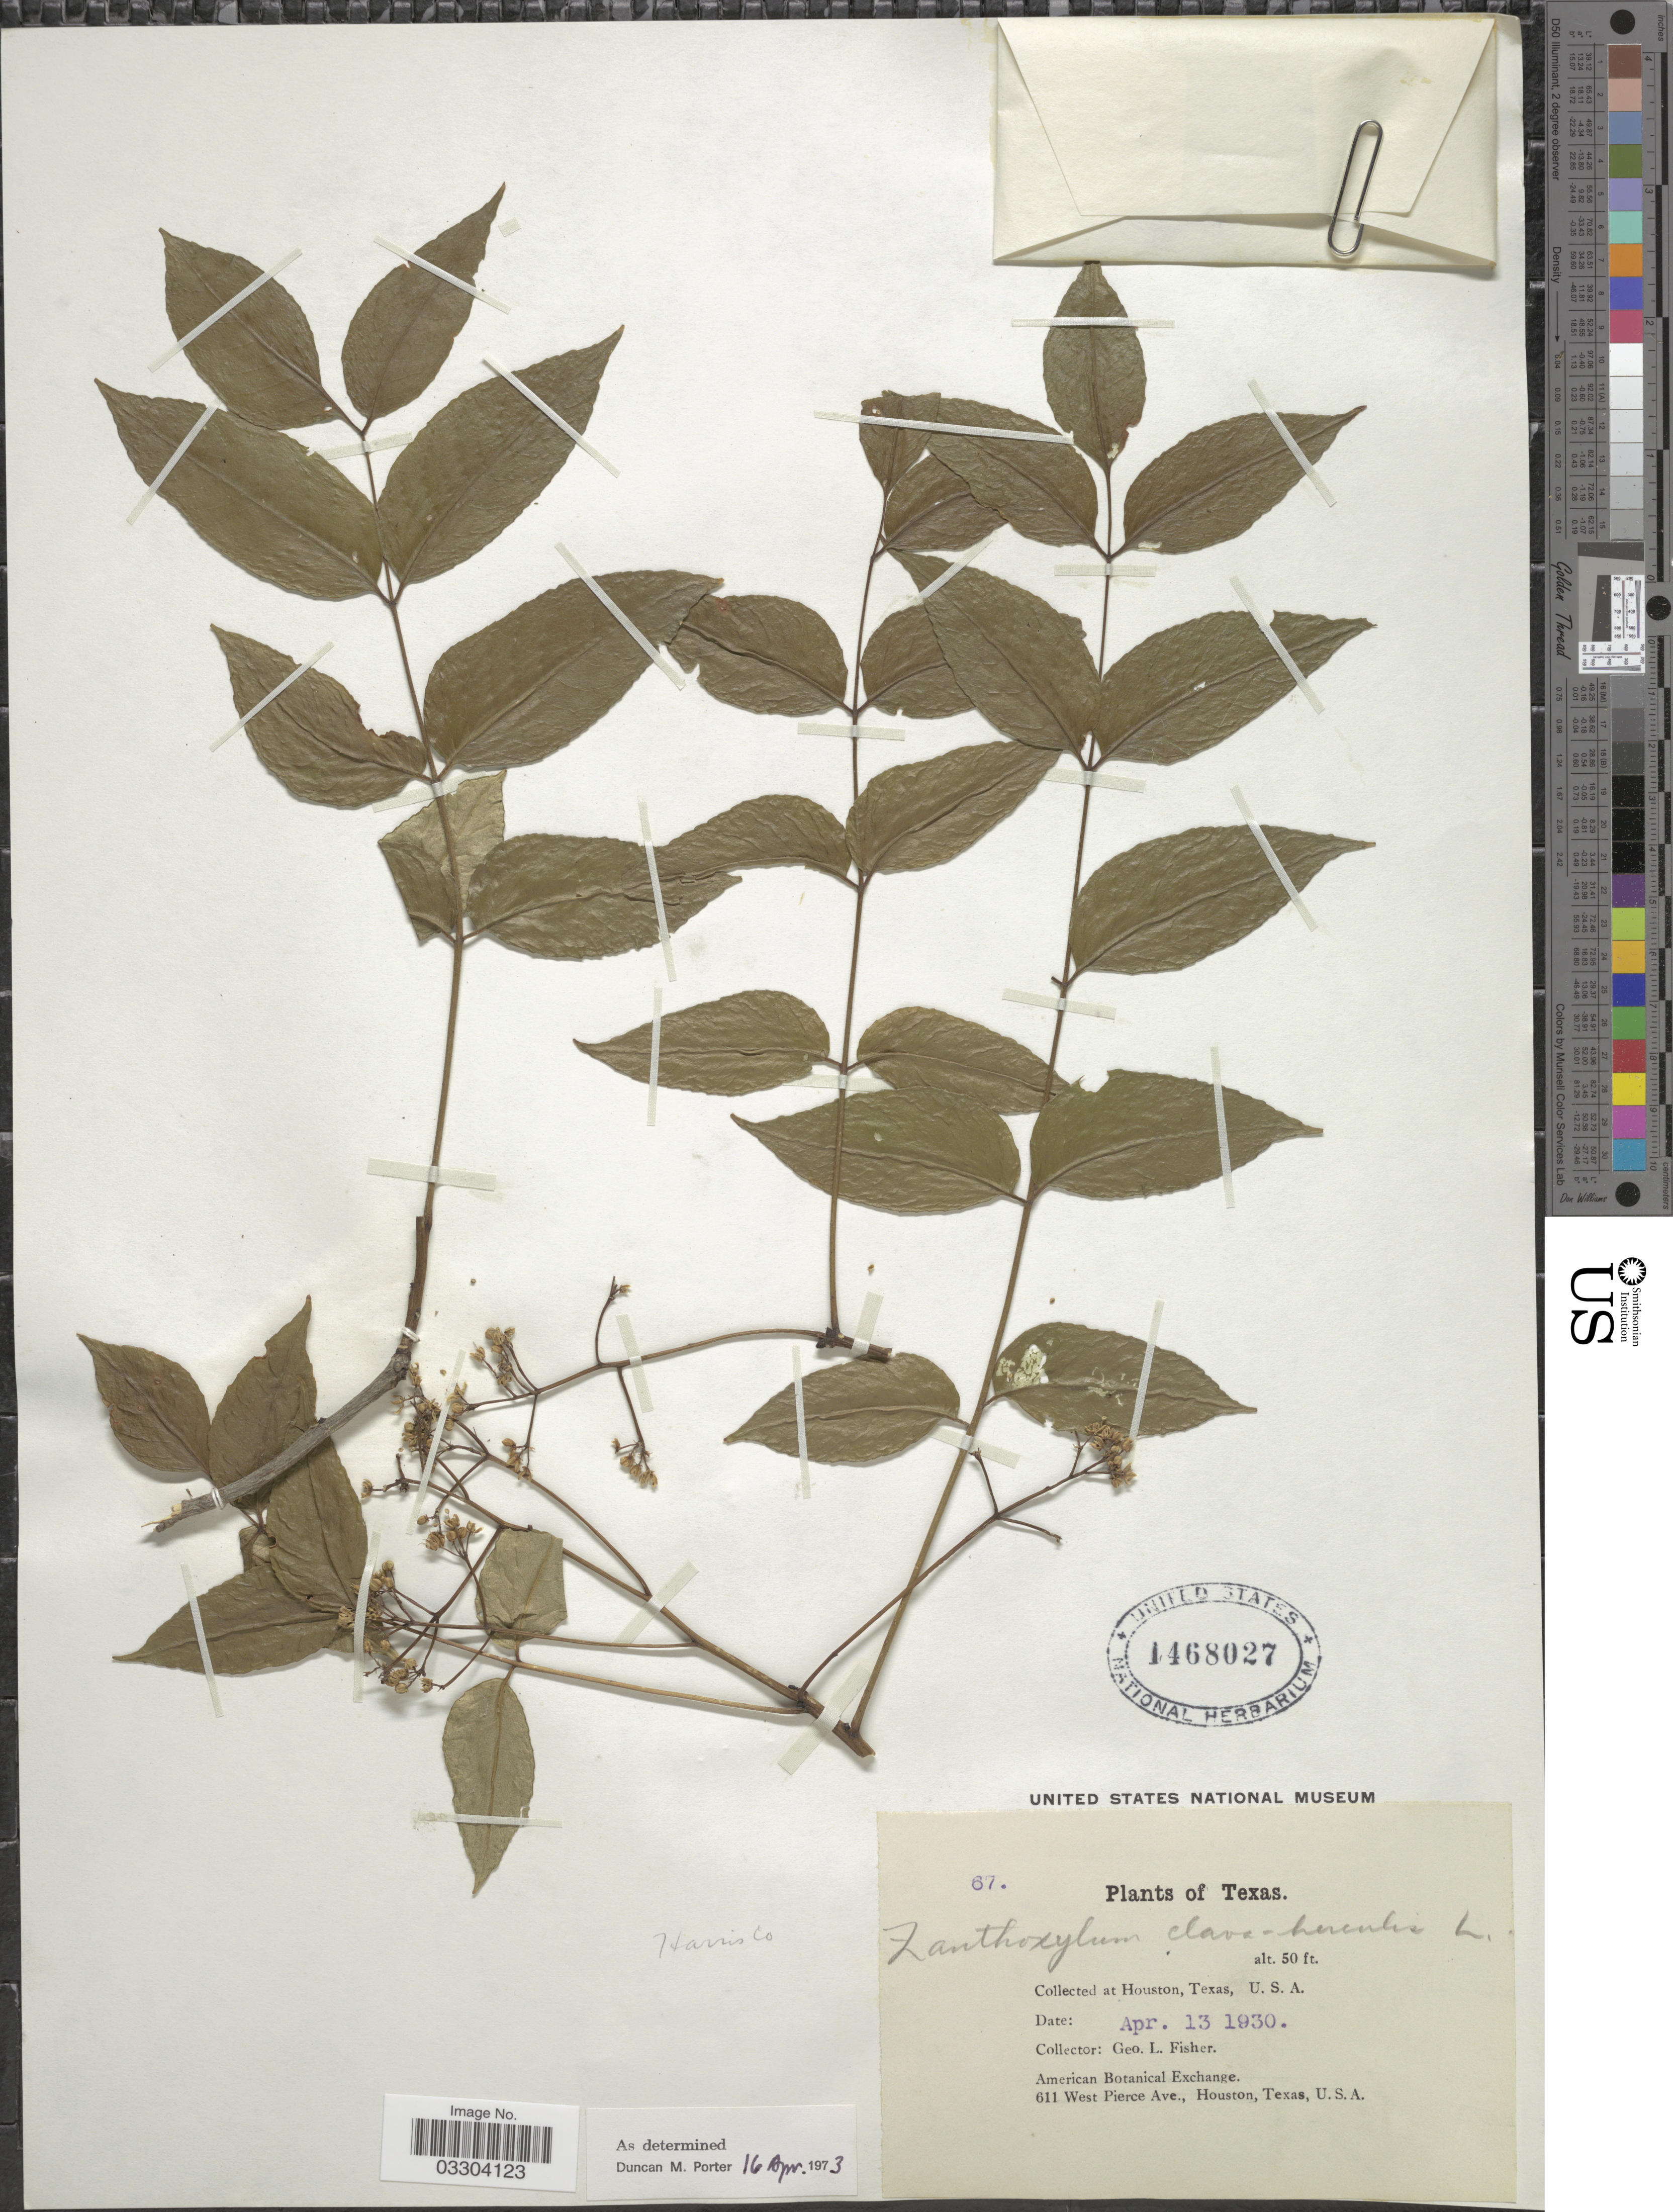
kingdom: Plantae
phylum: Tracheophyta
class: Magnoliopsida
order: Sapindales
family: Rutaceae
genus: Zanthoxylum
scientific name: Zanthoxylum clava-herculis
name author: L.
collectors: G. L. Fisher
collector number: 67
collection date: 1930-04-13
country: United States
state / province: Texas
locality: Houston. Harris Co.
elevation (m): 15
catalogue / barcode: US 1468027